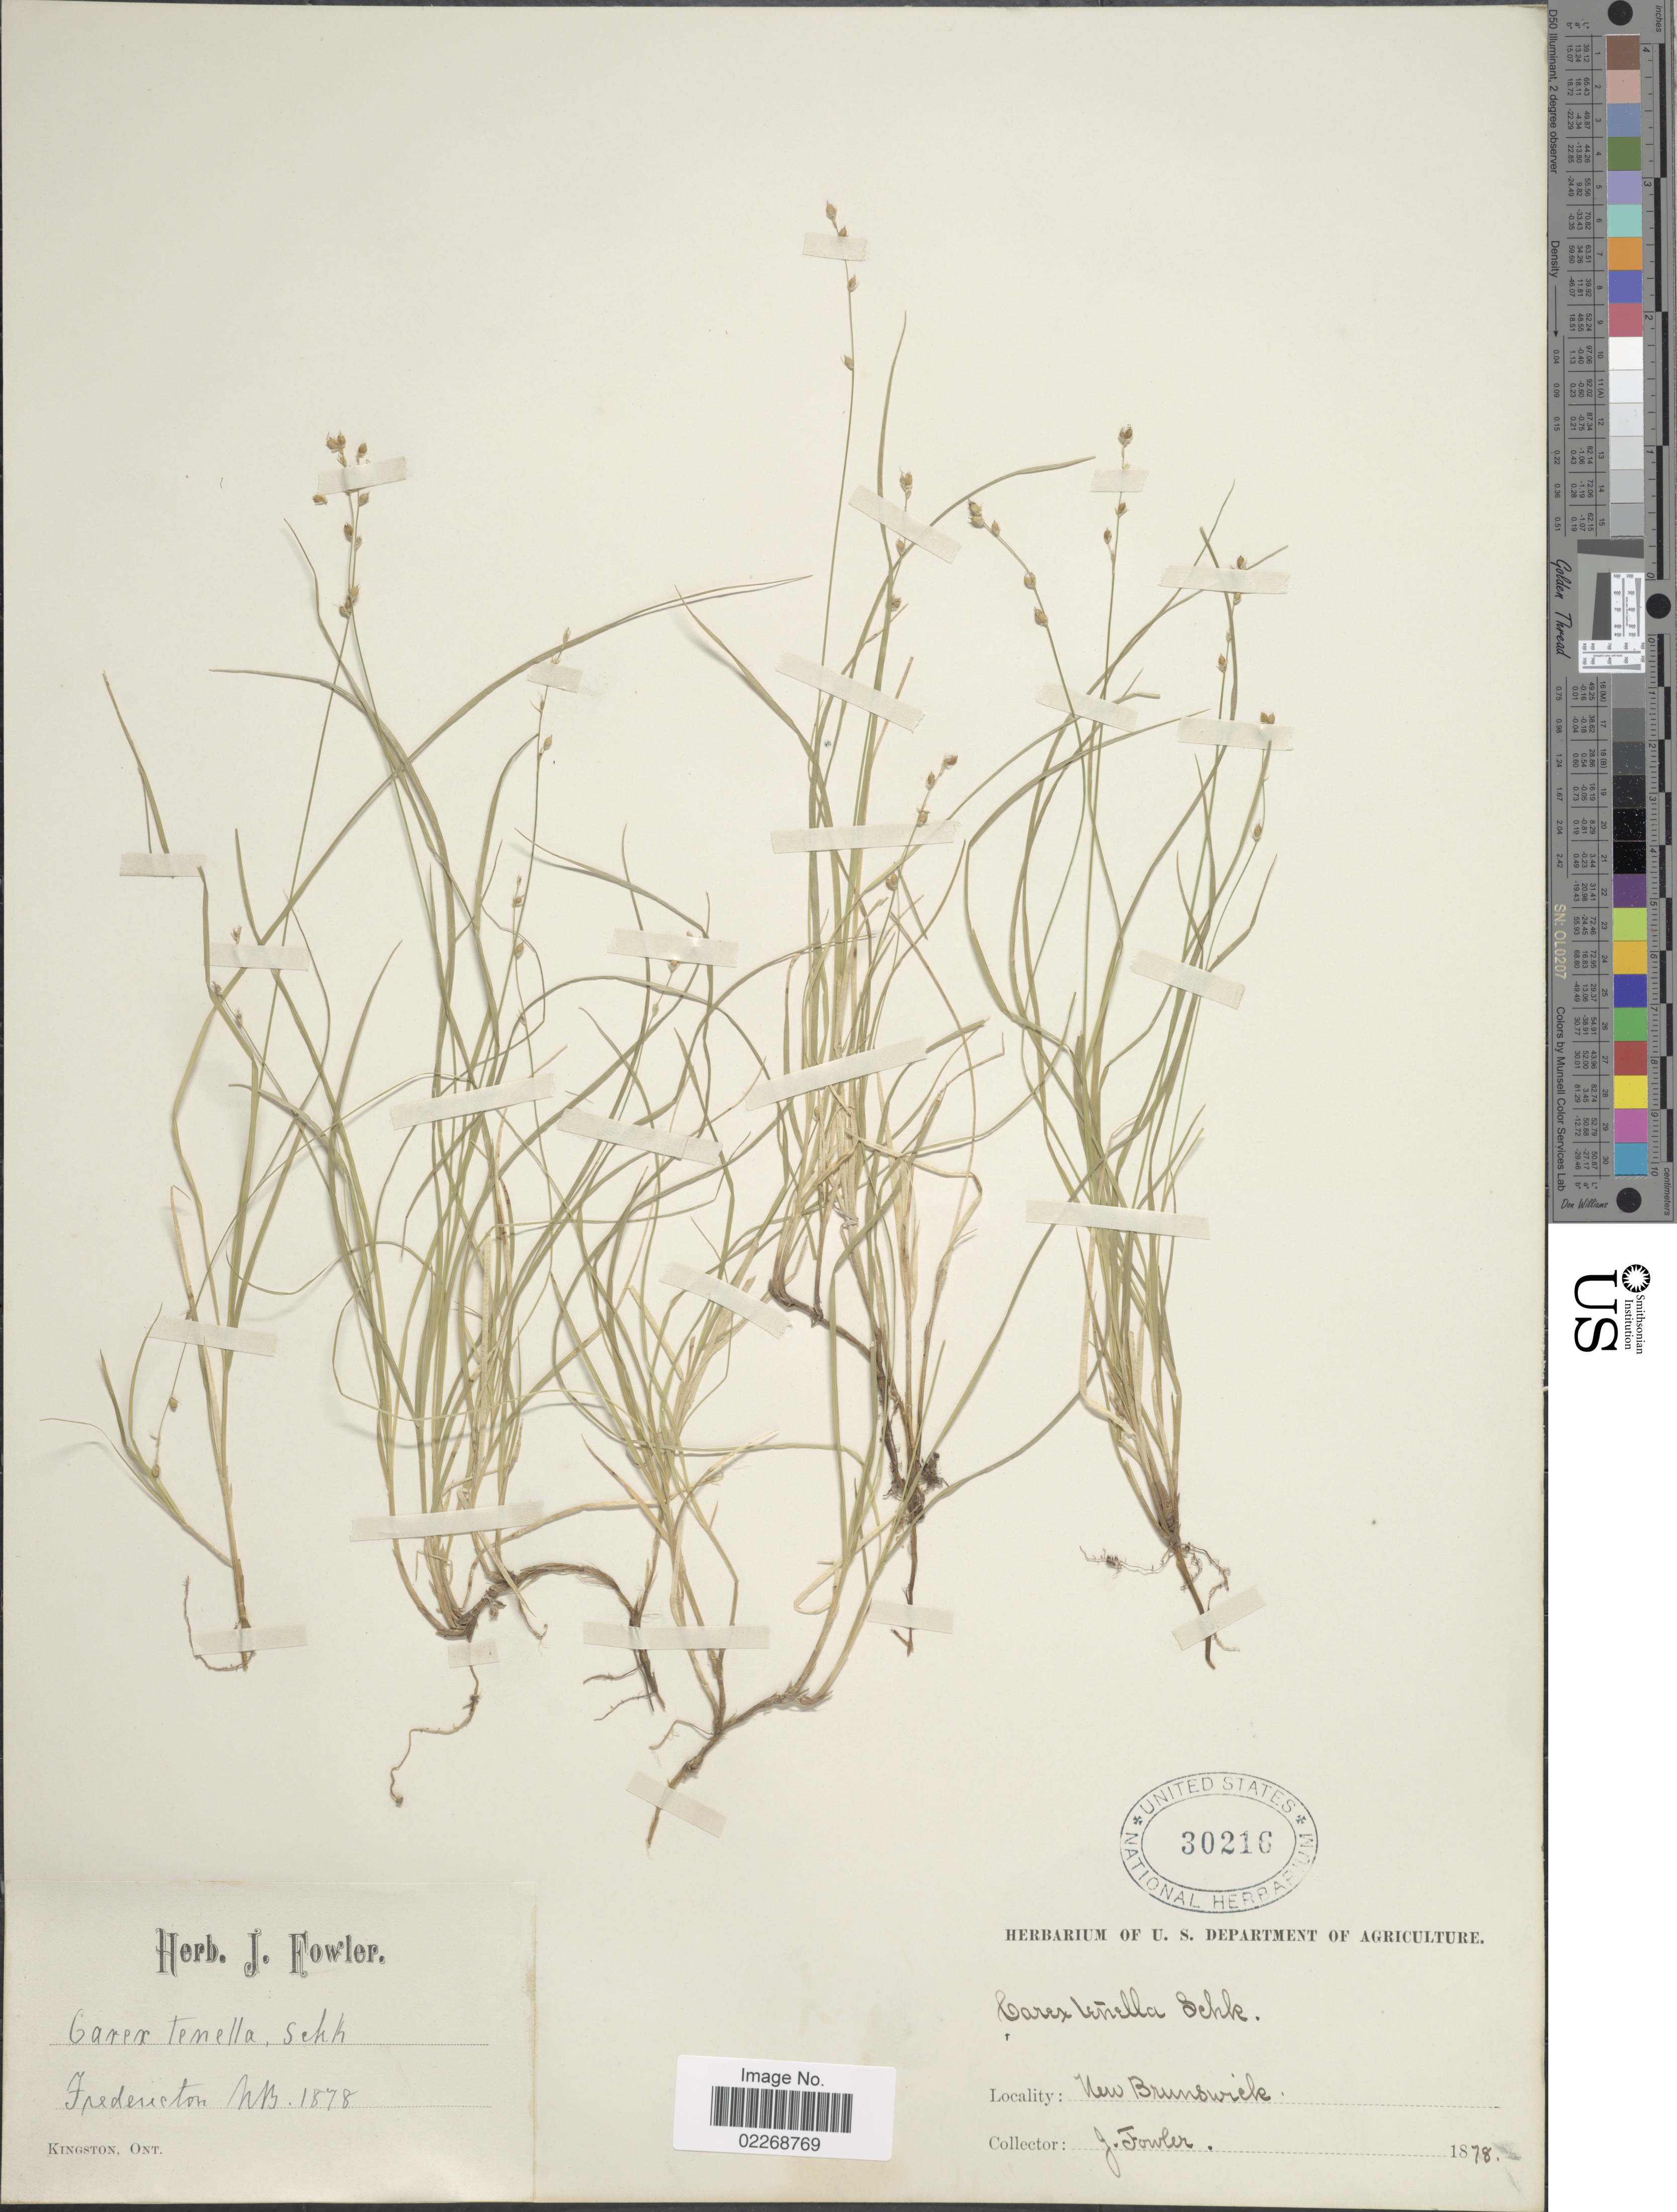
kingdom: Plantae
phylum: Tracheophyta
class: Liliopsida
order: Poales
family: Cyperaceae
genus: Carex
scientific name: Carex disperma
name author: Dewey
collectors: J. P. Fowler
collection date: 1878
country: Canada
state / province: New Brunswick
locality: Fredericton, NB.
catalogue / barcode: US 30216